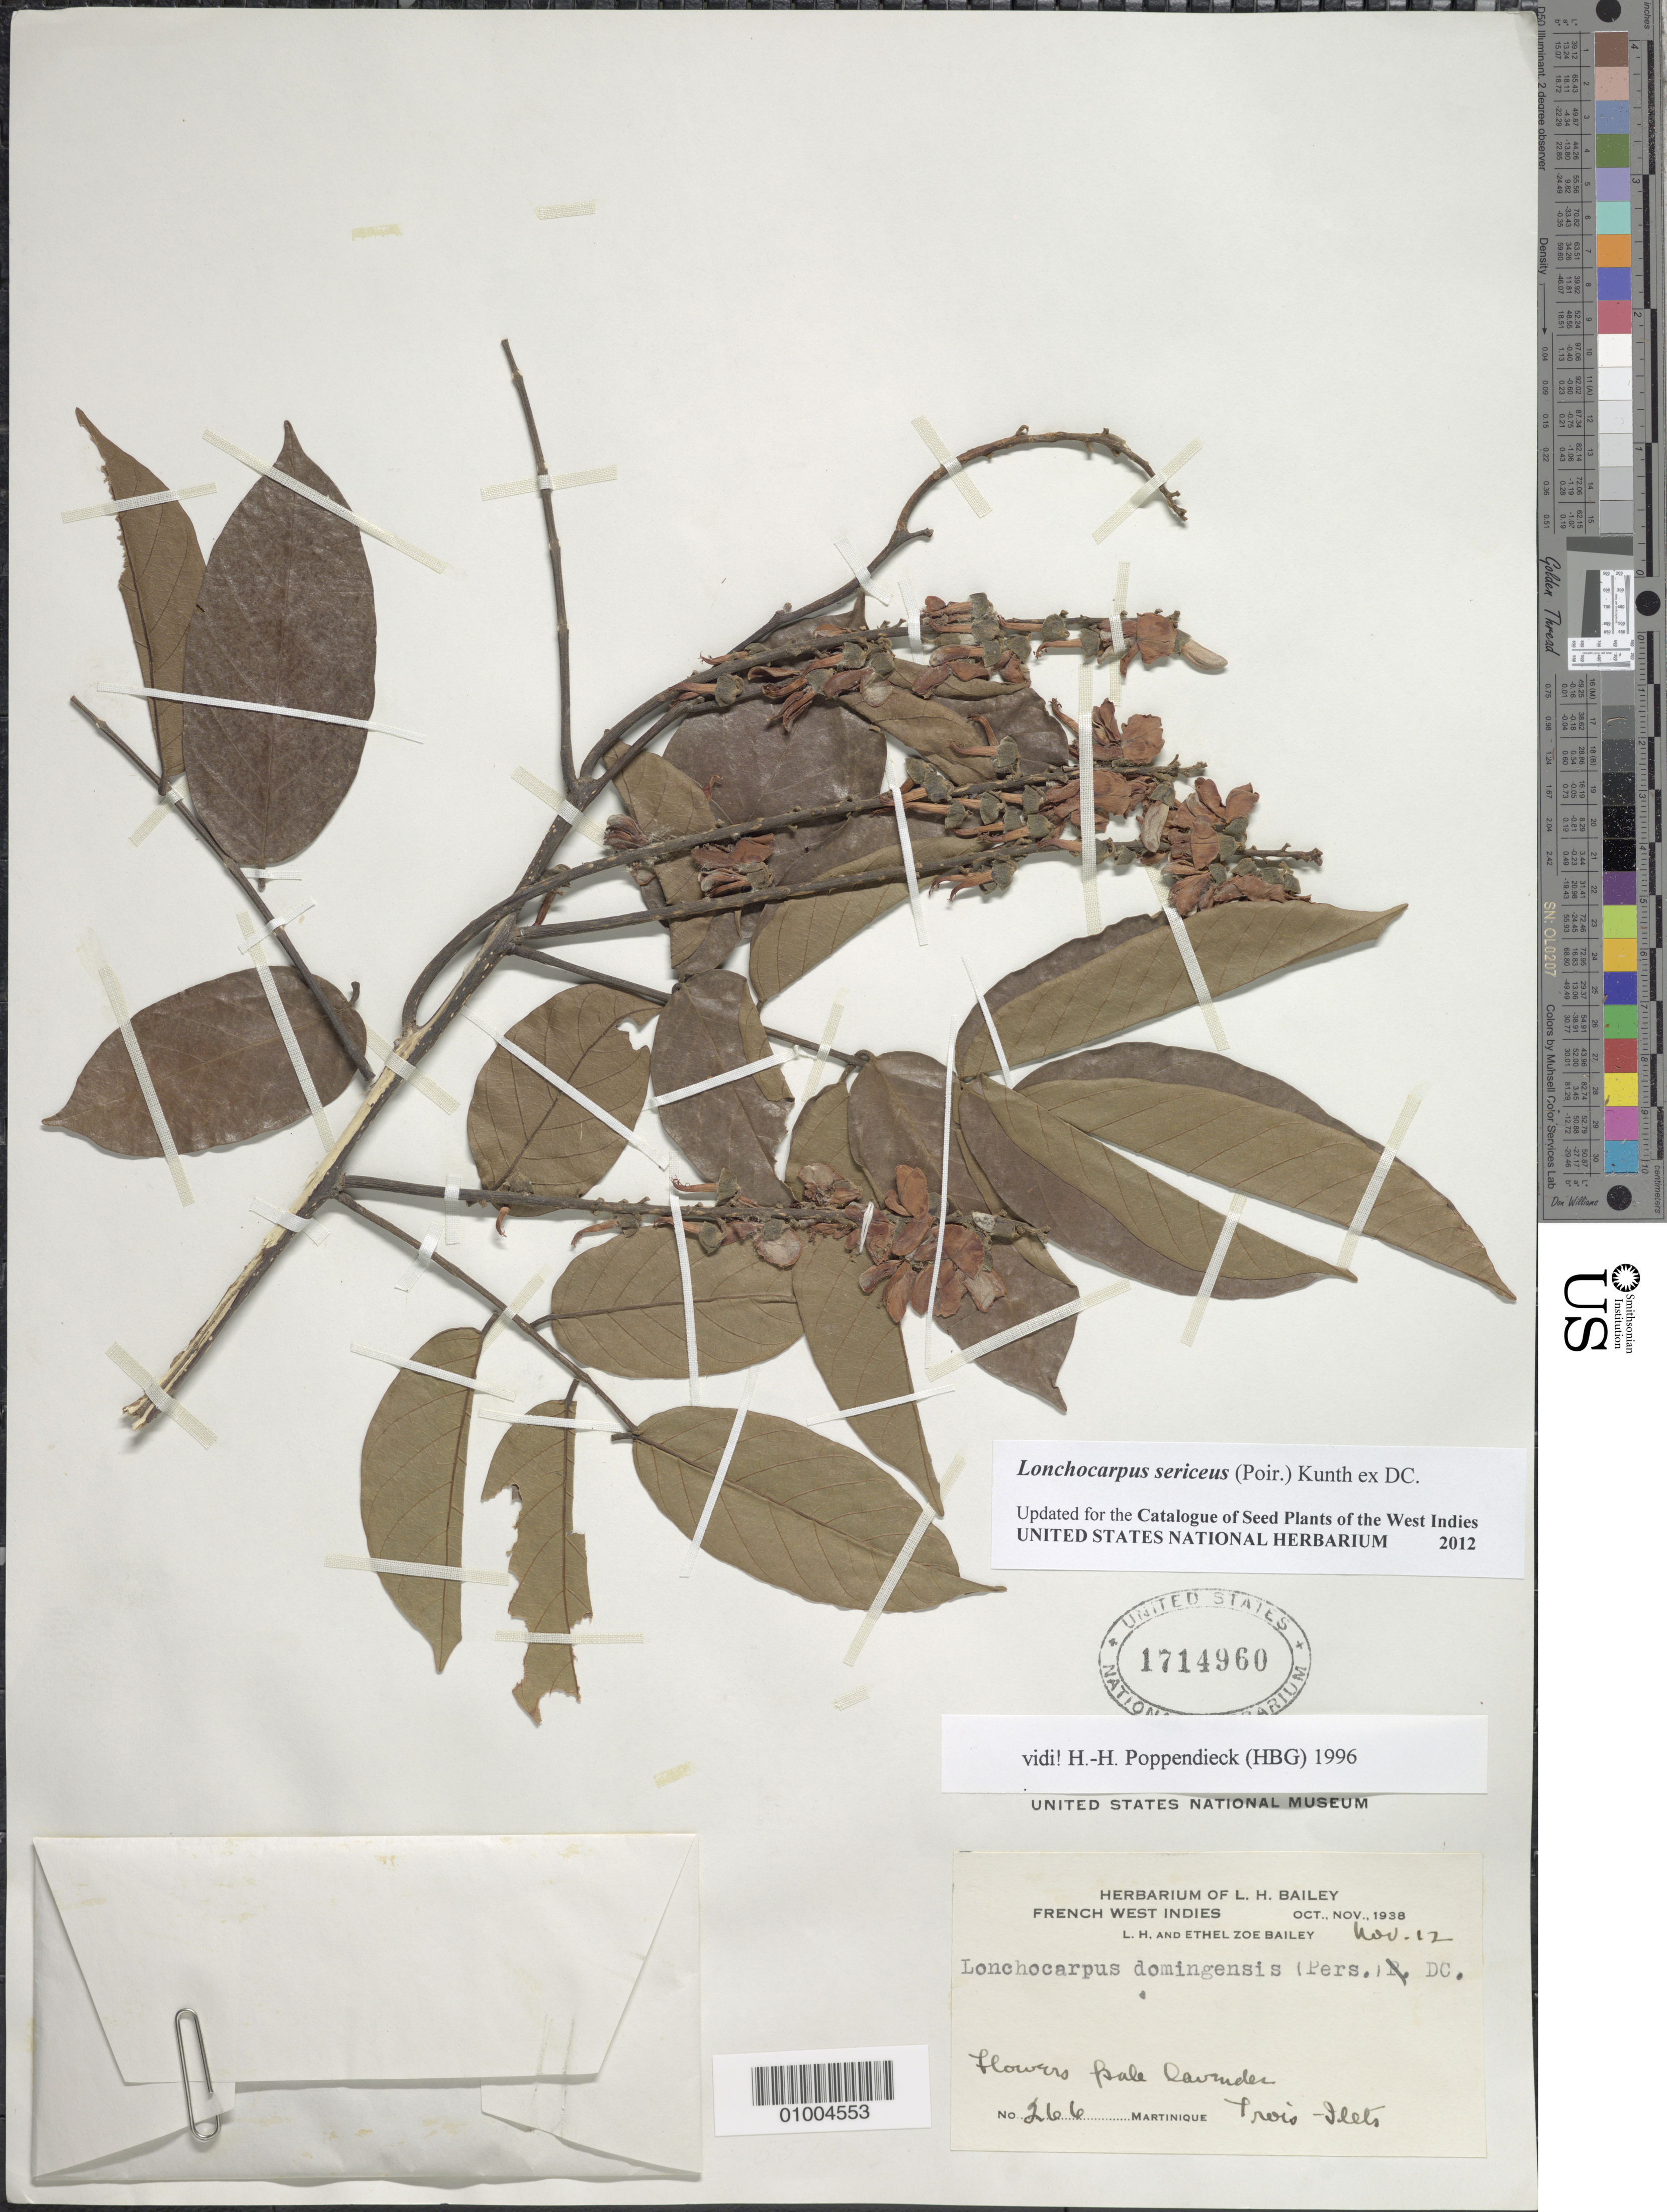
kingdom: Plantae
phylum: Tracheophyta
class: Magnoliopsida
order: Fabales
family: Fabaceae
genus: Lonchocarpus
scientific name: Lonchocarpus sericeus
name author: (Poir.) Kunth ex DC.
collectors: L. H. Bailey & E. Z. Bailey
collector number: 266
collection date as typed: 12 Nov 1938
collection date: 1938-11-12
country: Martinique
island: Martinique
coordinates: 0 N, 0 E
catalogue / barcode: US 1714960